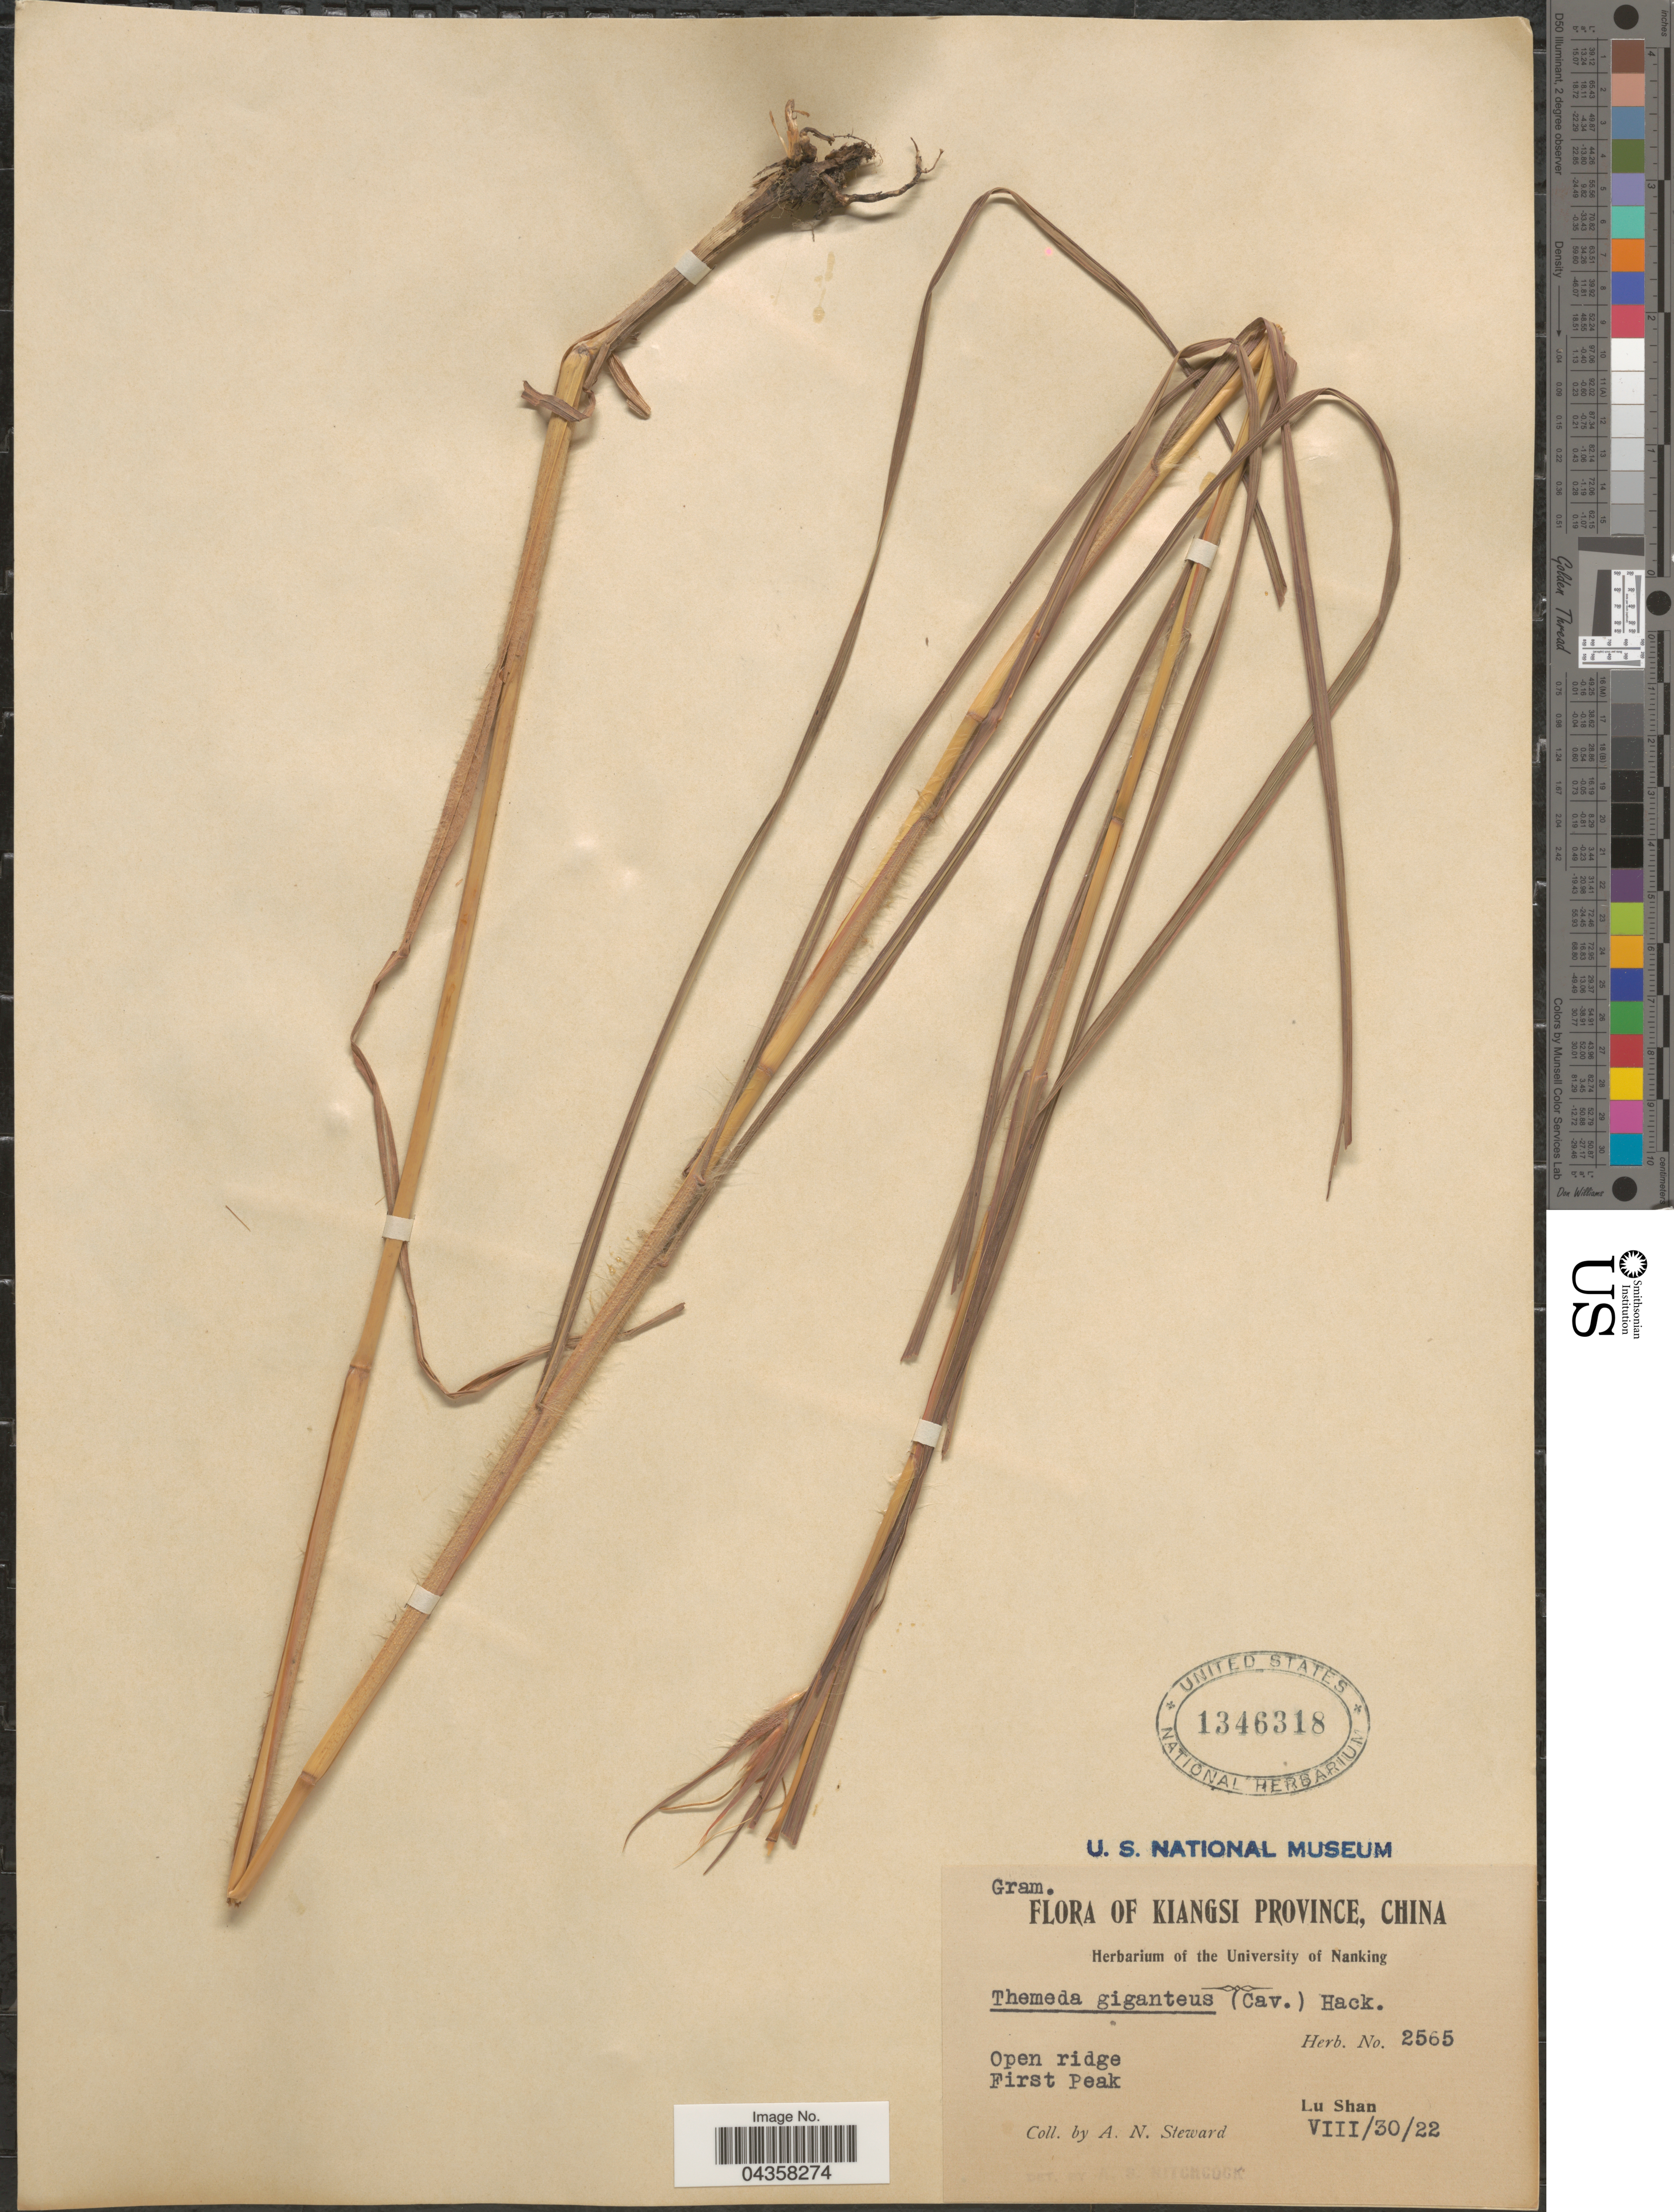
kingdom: Plantae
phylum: Tracheophyta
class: Liliopsida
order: Poales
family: Poaceae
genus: Themeda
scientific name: Themeda triandra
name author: Forssk.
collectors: A. N. Steward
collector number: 2565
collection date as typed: Transcribed d/m/y: 30/8/22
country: China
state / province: Jiangsu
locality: Kiangsu Province. Open ridge. First Peak. Lu Shan.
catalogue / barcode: US 1346318